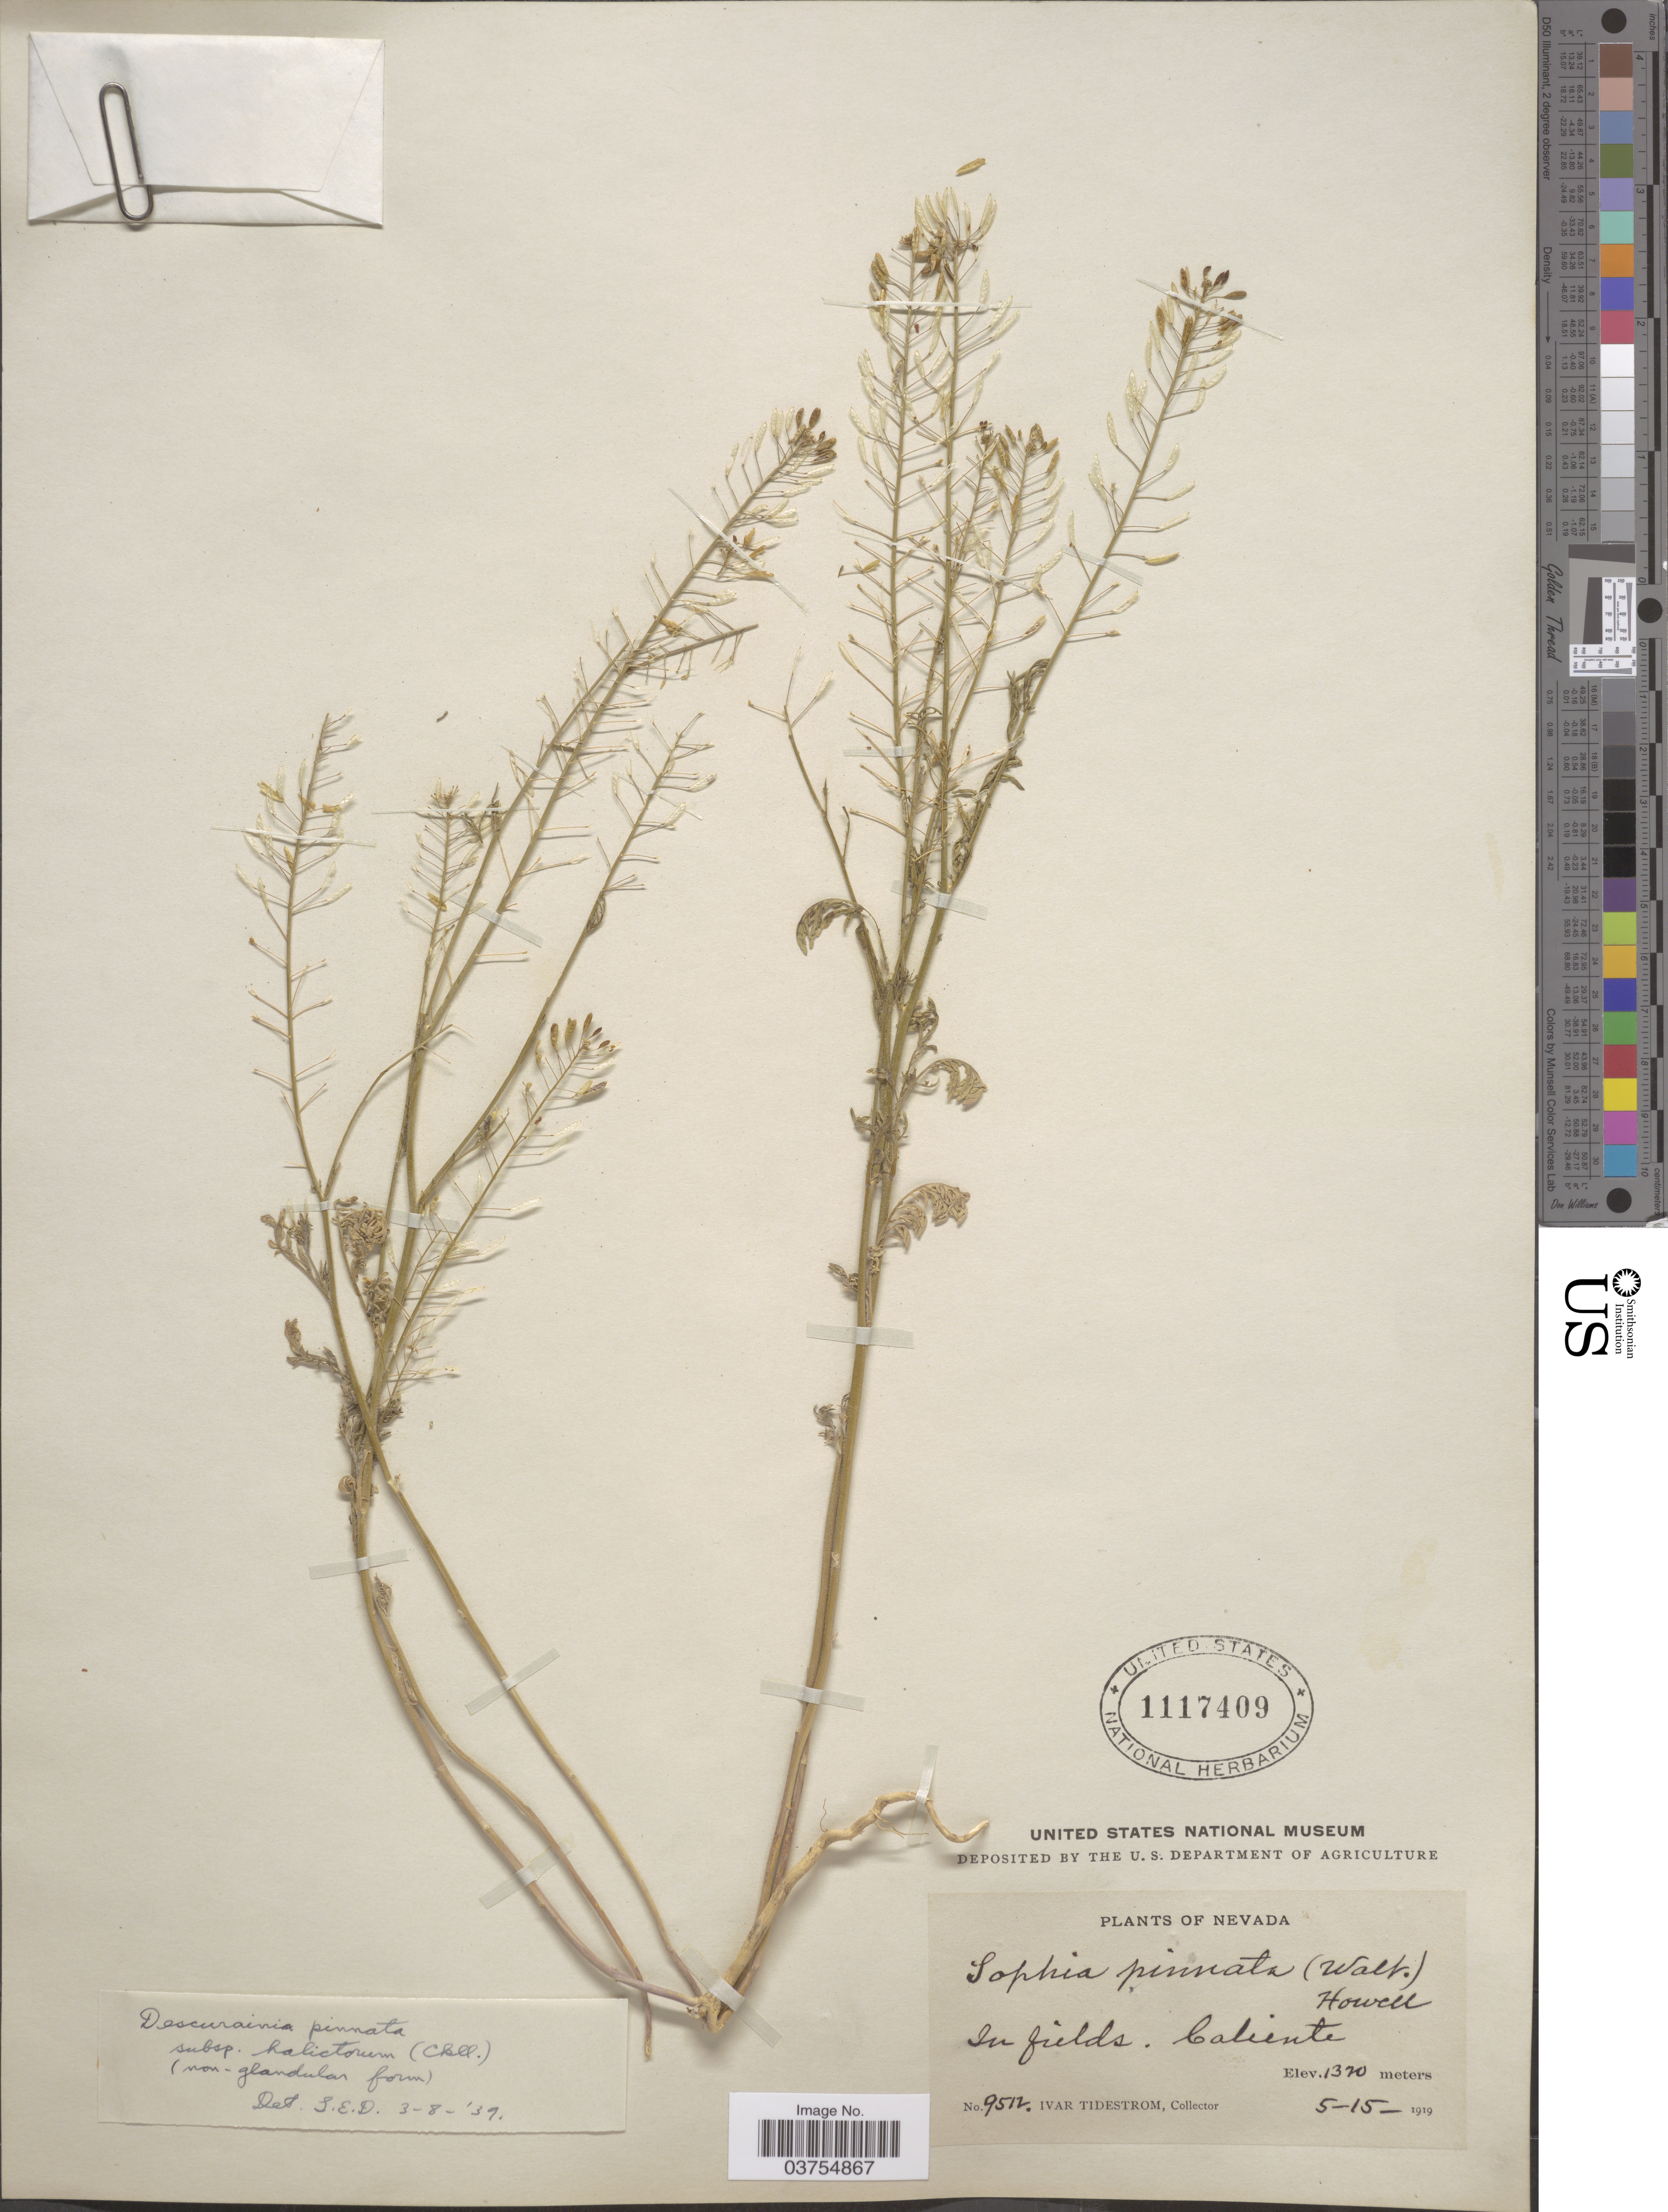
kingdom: Plantae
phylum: Tracheophyta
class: Magnoliopsida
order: Brassicales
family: Brassicaceae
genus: Descurainia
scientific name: Descurainia pinnata subsp. halictorum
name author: (Cockerell) Detling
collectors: I. F. Tidestrom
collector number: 9512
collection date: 1919-05-15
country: United States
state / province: Nevada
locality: In fields, Caliente.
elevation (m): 1320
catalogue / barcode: US 1117409